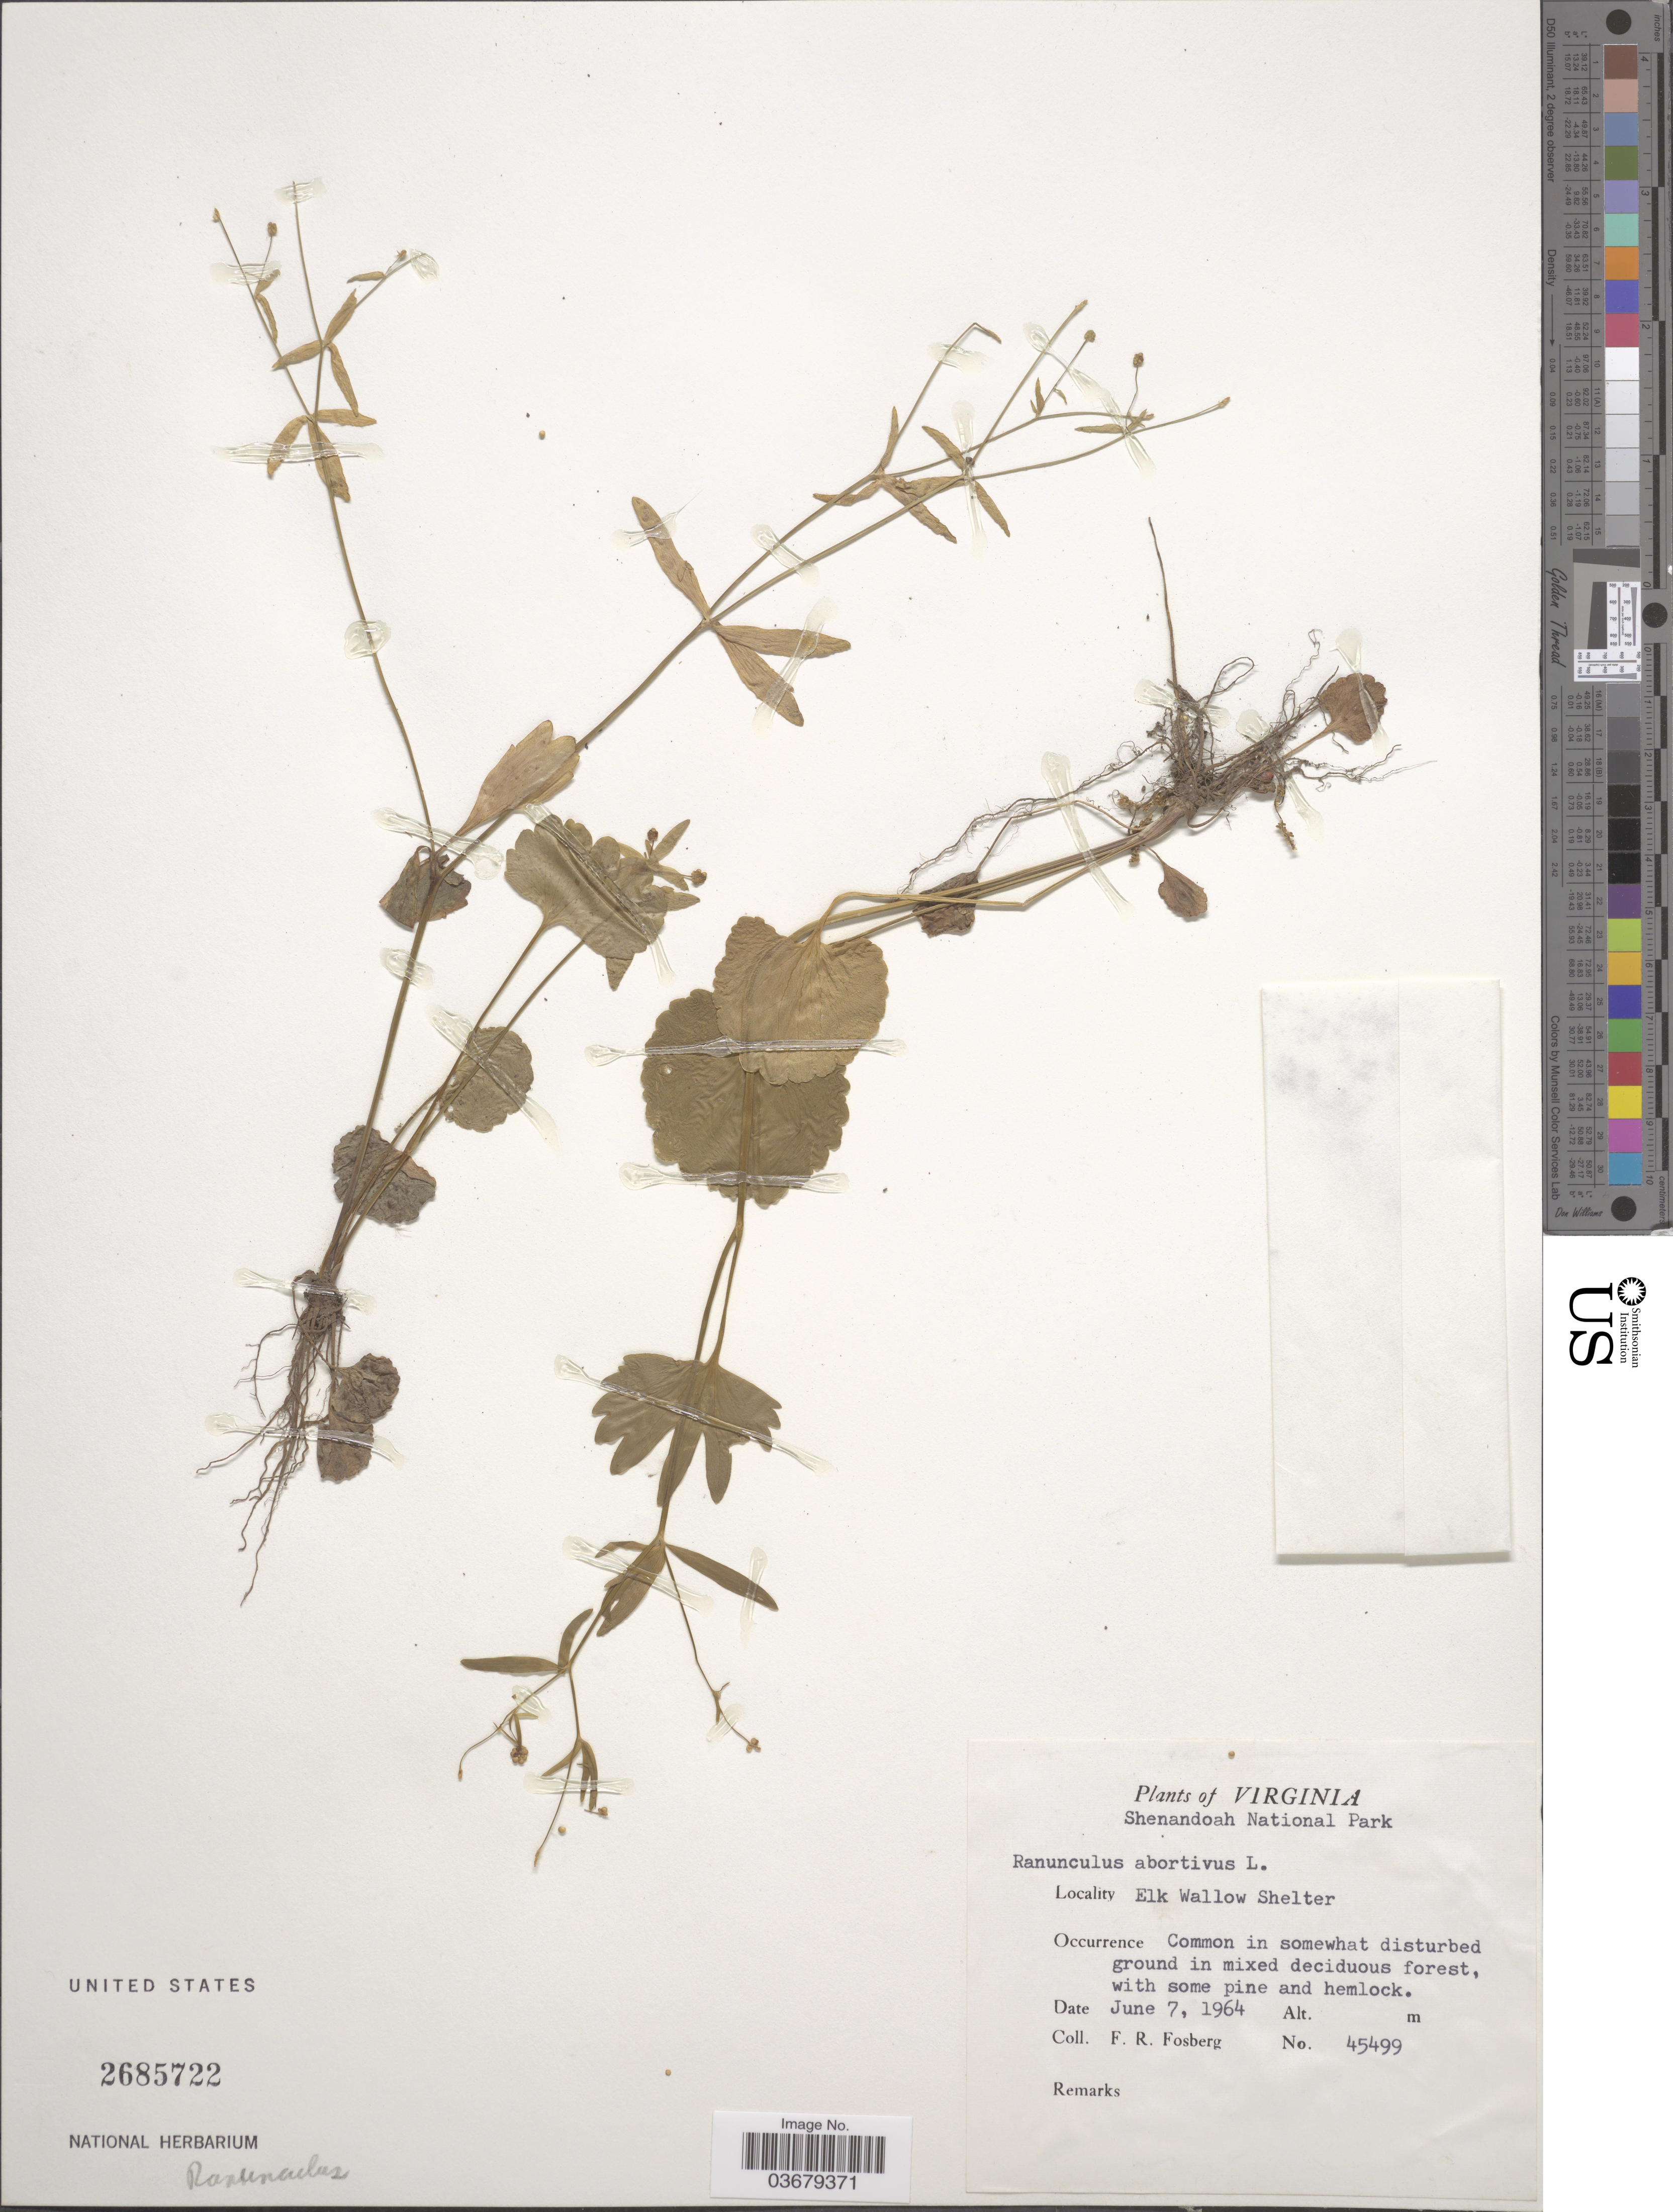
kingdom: Plantae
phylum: Tracheophyta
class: Magnoliopsida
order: Ranunculales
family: Ranunculaceae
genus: Ranunculus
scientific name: Ranunculus abortivus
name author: L.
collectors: F. R. Fosberg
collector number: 45499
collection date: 1964-06-07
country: United States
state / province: Virginia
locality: Shenandoah National Park. Elk Wallow Shelter.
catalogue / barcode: US 2685722